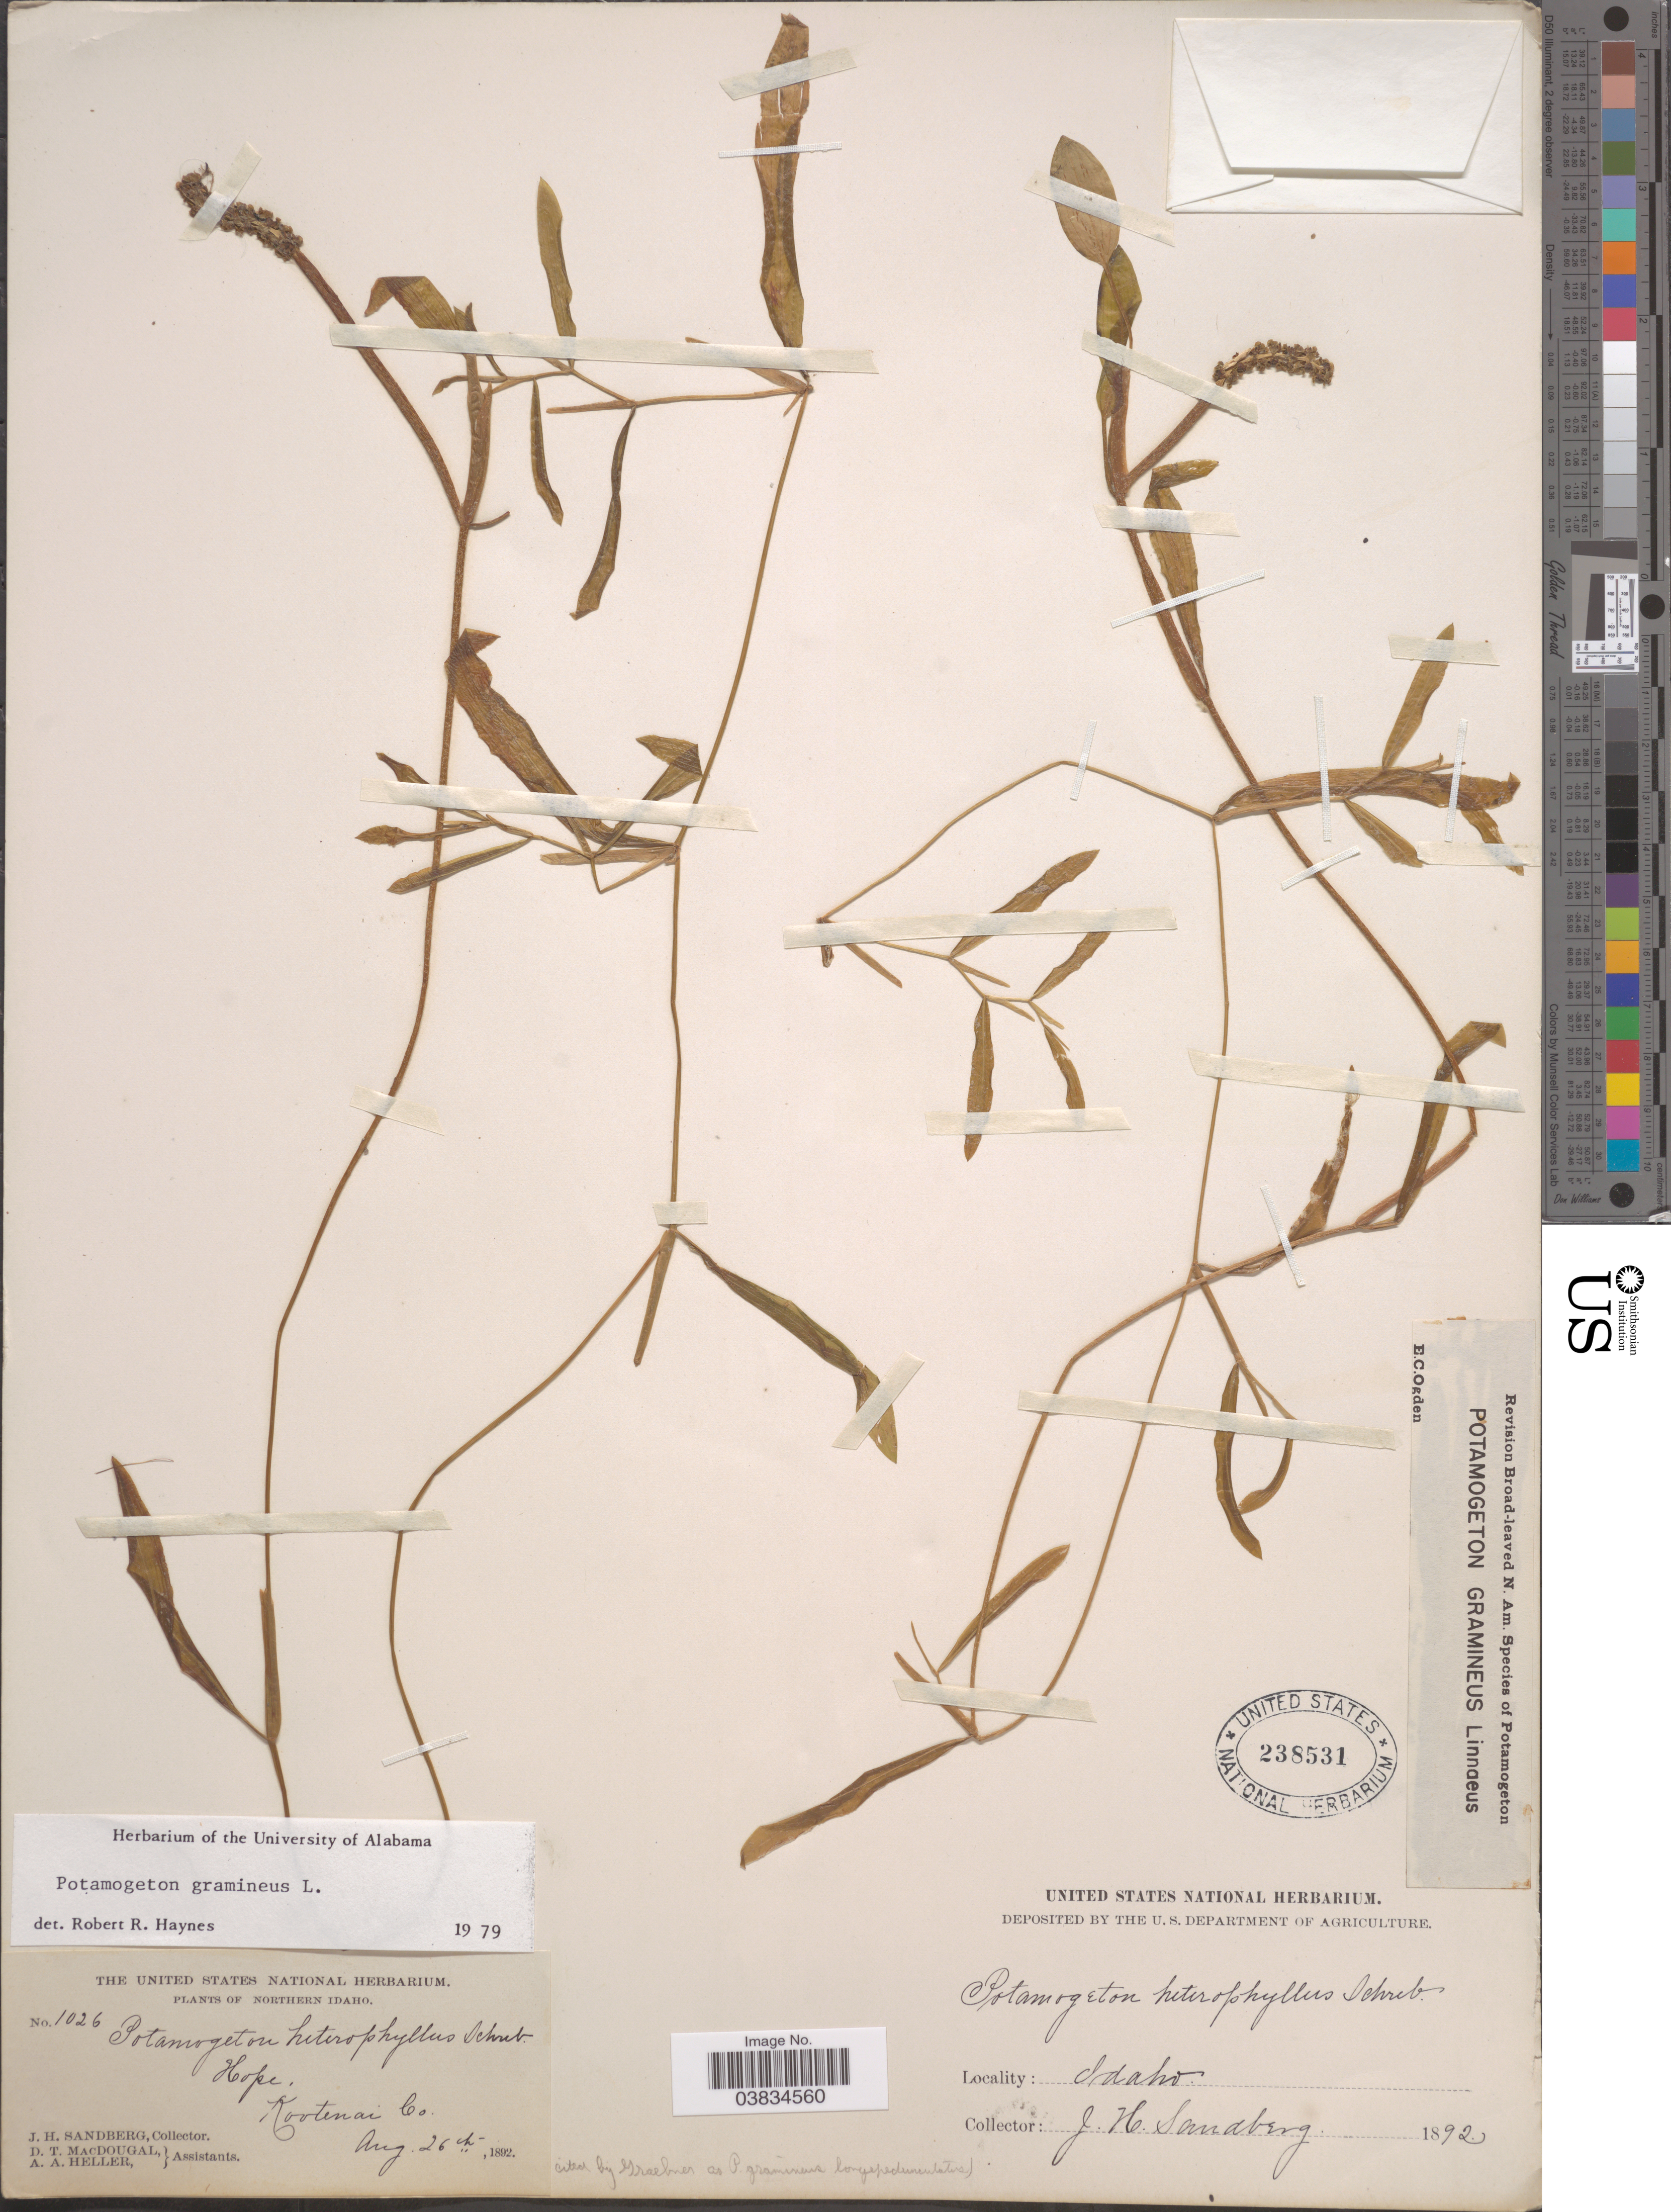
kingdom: Plantae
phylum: Tracheophyta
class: Liliopsida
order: Alismatales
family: Potamogetonaceae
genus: Potamogeton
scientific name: Potamogeton gramineus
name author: L.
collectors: J. H. Sandberg, D. T. MacDougal & A. A. Heller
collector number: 1026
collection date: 1892-08-26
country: United States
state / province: Idaho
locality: Northern Idaho. Hope, Kootenai Co.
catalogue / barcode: US 238531